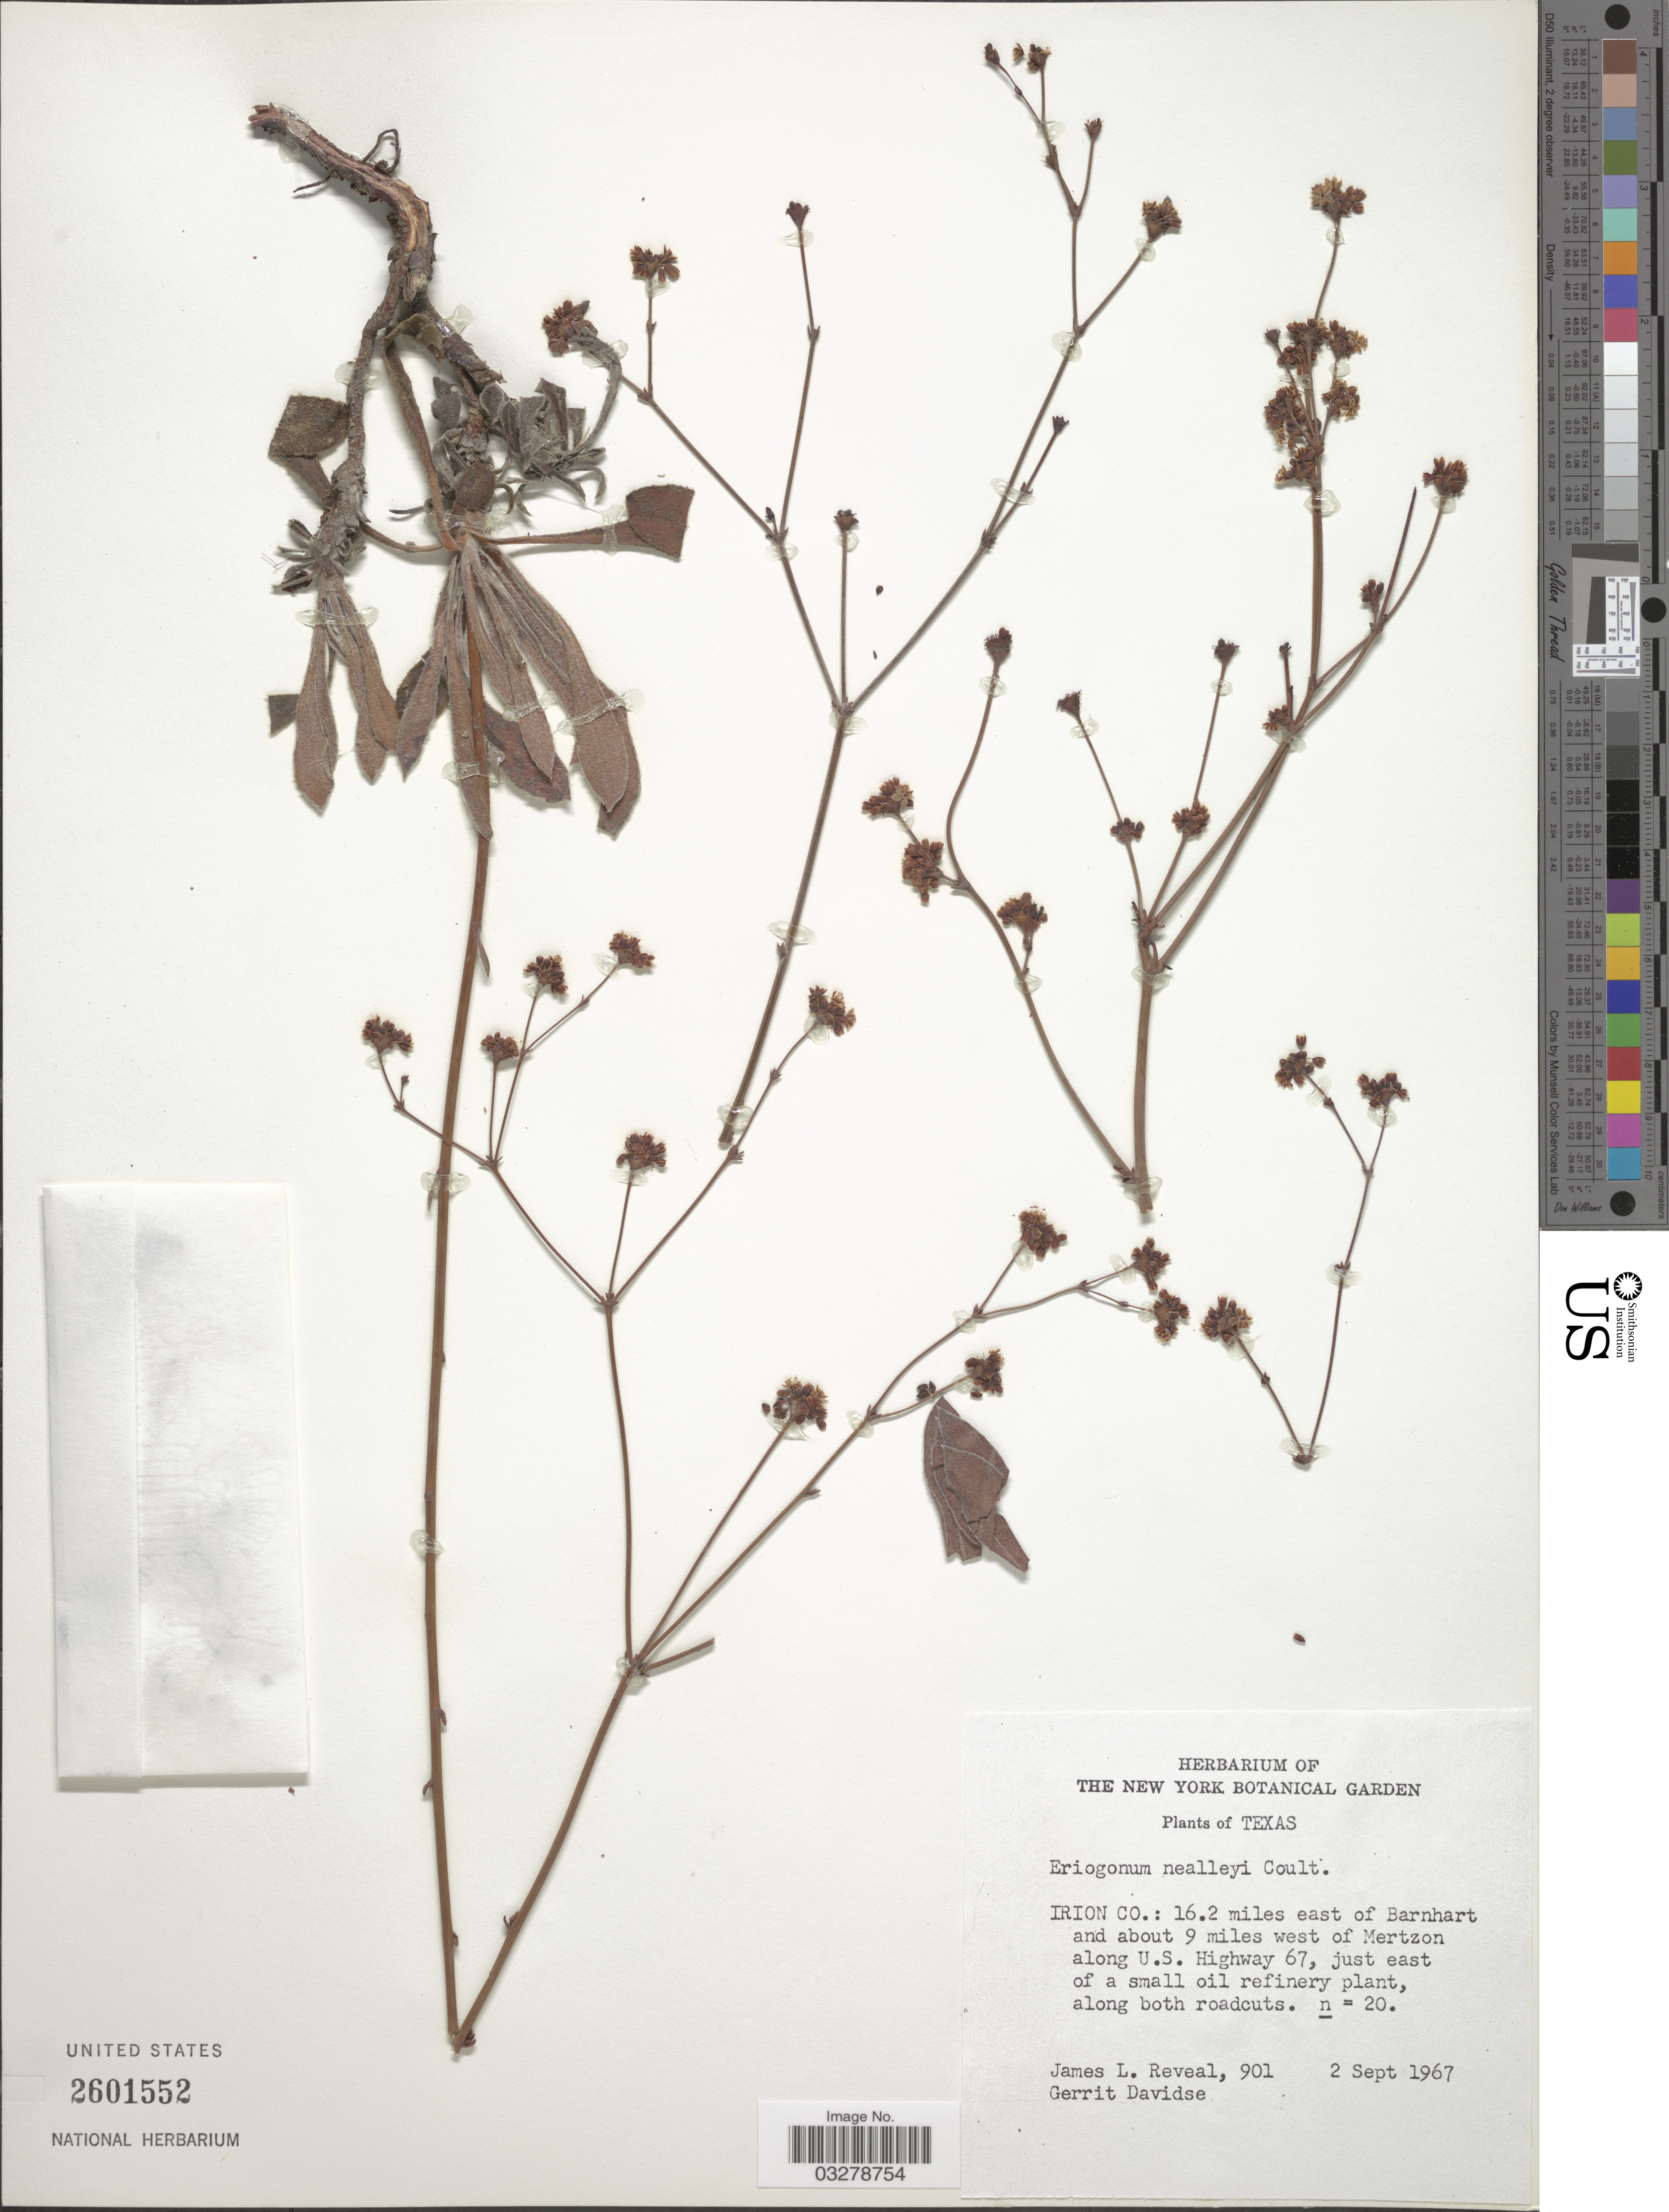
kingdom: Plantae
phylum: Tracheophyta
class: Magnoliopsida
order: Caryophyllales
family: Polygonaceae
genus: Eriogonum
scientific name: Eriogonum nealleyi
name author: J.M. Coult.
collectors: J. L. Reveal & G. Davidse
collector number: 901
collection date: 1967-09-02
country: United States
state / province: Texas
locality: Irion Co.: 16.2 miles east of Barnhart and about 9 miles west of Mertzon along U.S. Highway 67, just east of a small oil refinery plant, along both roadcuts.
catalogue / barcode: US 2601552